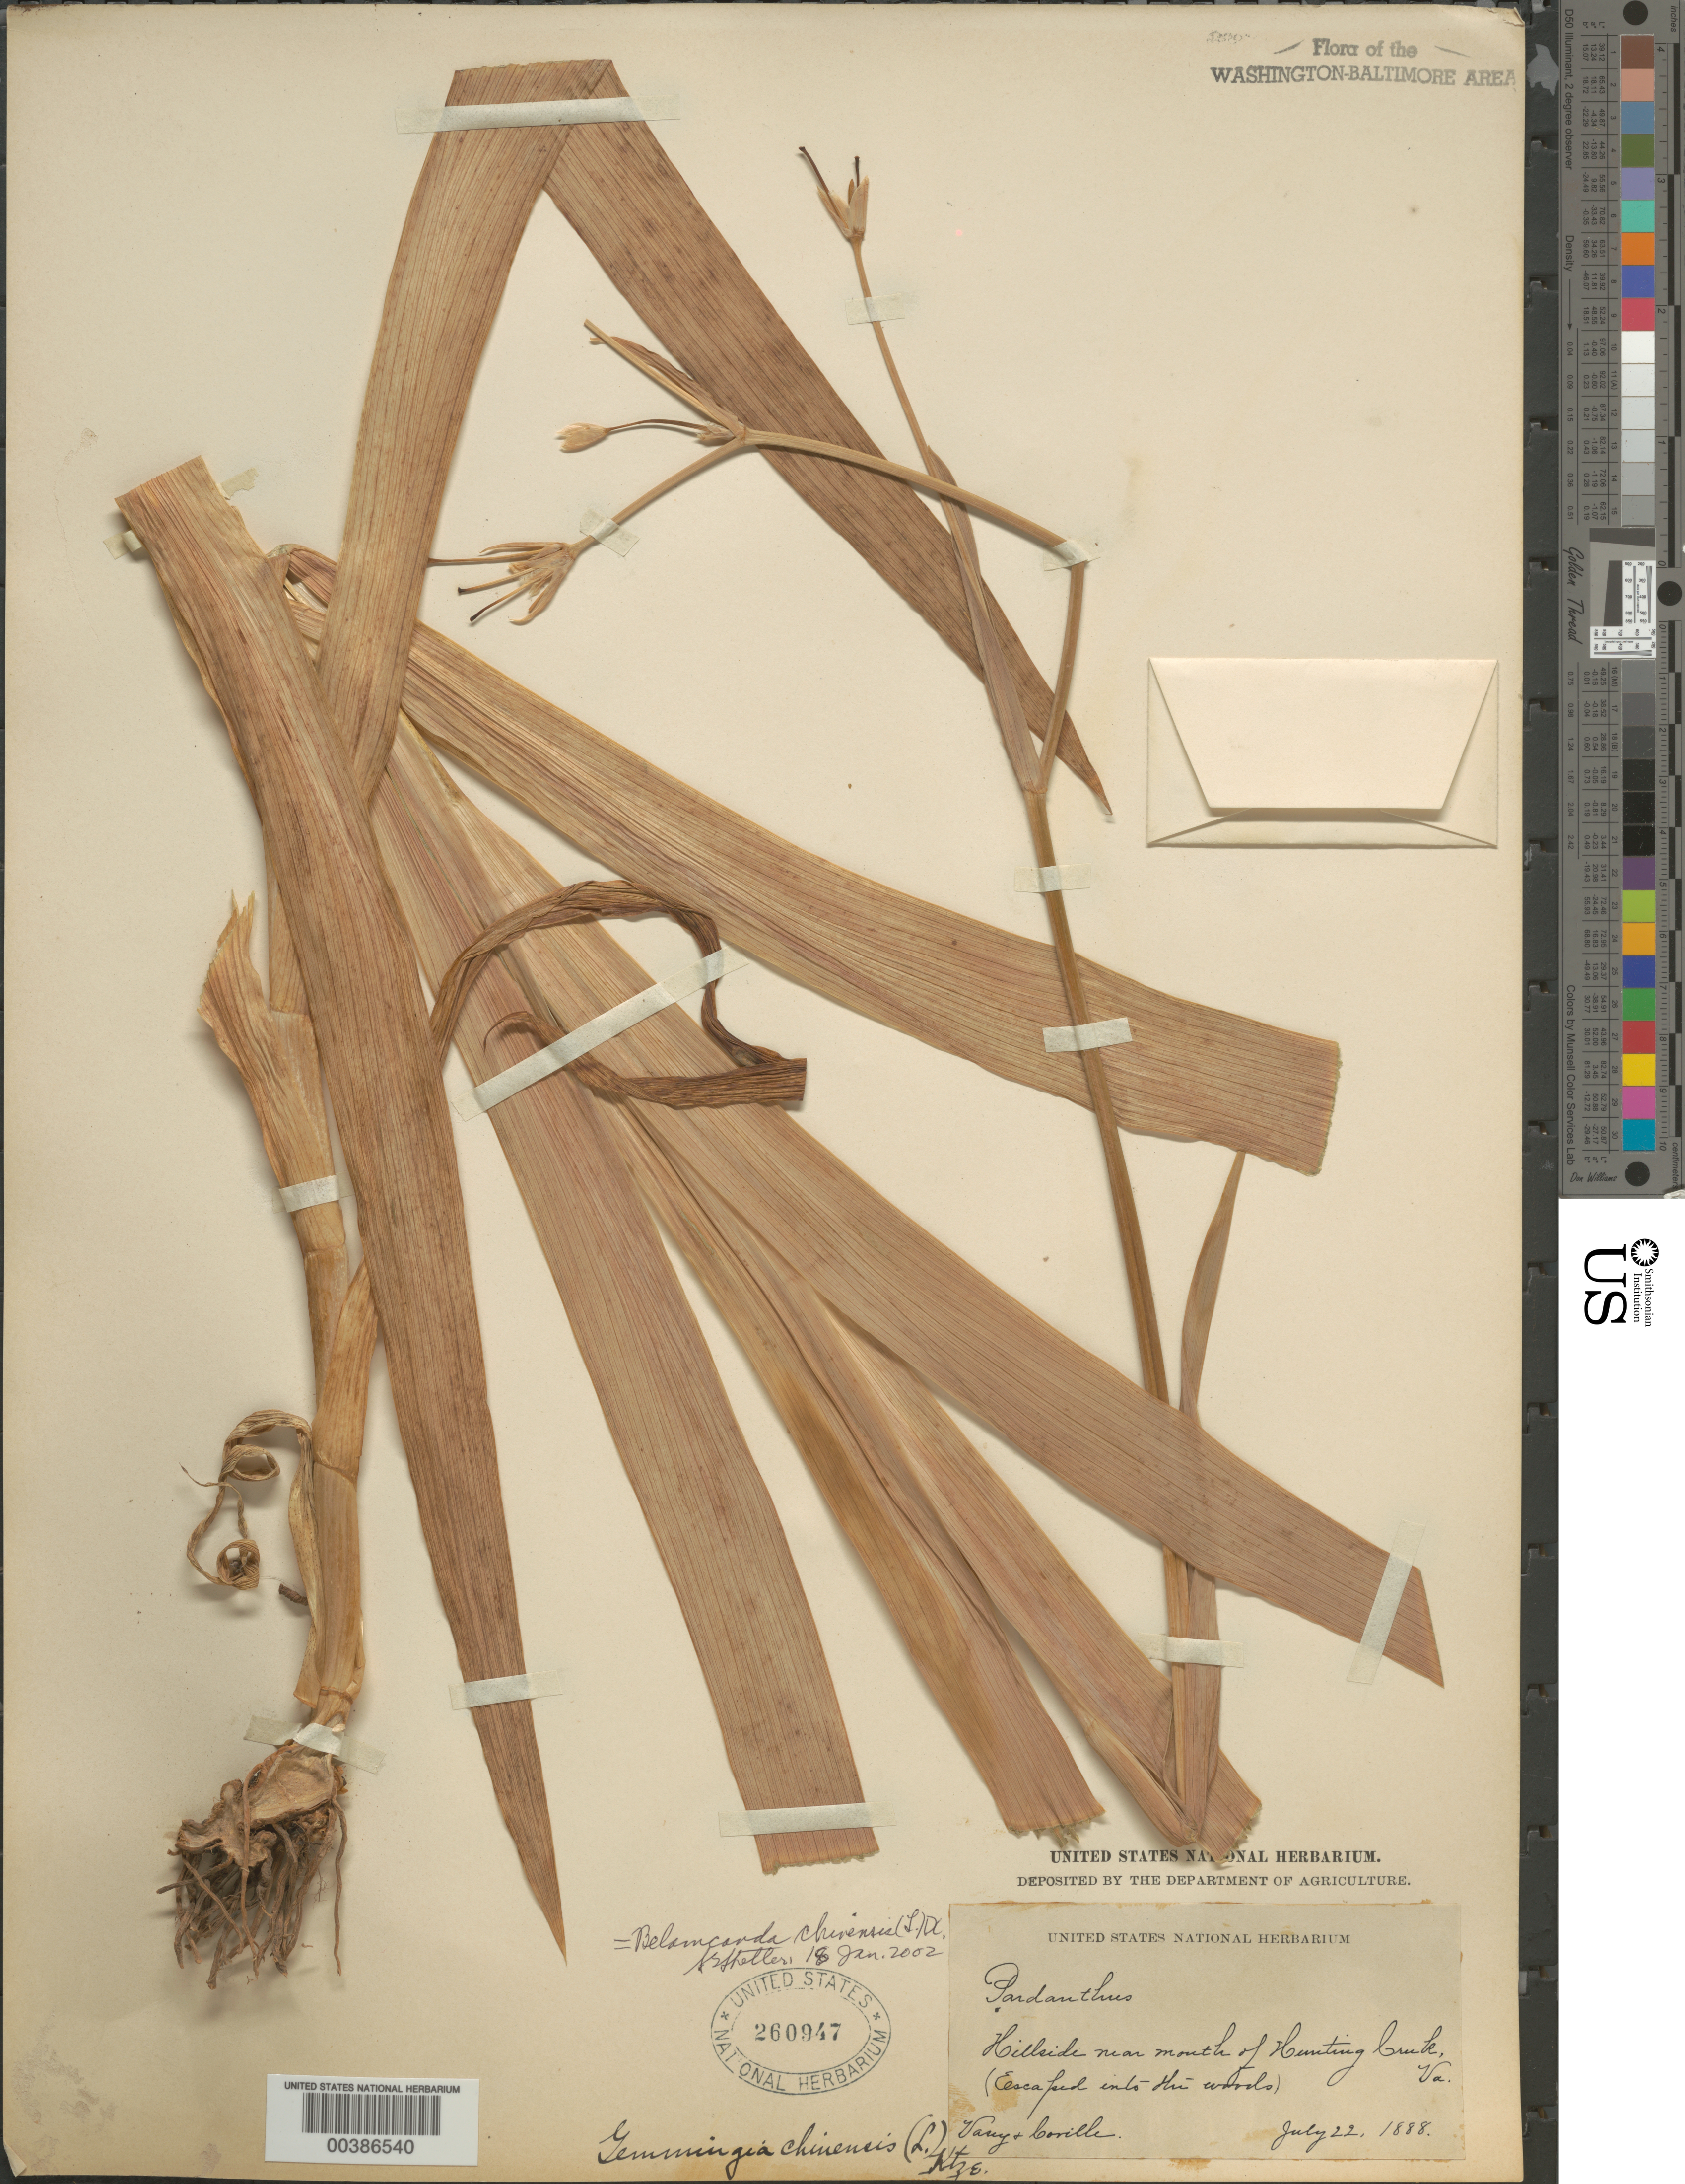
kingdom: Plantae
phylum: Tracheophyta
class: Liliopsida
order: Asparagales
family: Iridaceae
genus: Iris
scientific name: Iris domestica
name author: (L.) Goldblatt & Mabb.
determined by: Strong, Mark T., (BOT), Smithsonian Institution - National Museum of Natural History (UNITED STATES)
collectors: G. R. Vasey & F. V. Coville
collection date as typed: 22 Jul 1888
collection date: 1888-07-22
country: United States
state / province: Virginia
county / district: Fairfax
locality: Mouth of Hunting Creek vicinity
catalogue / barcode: US 260947